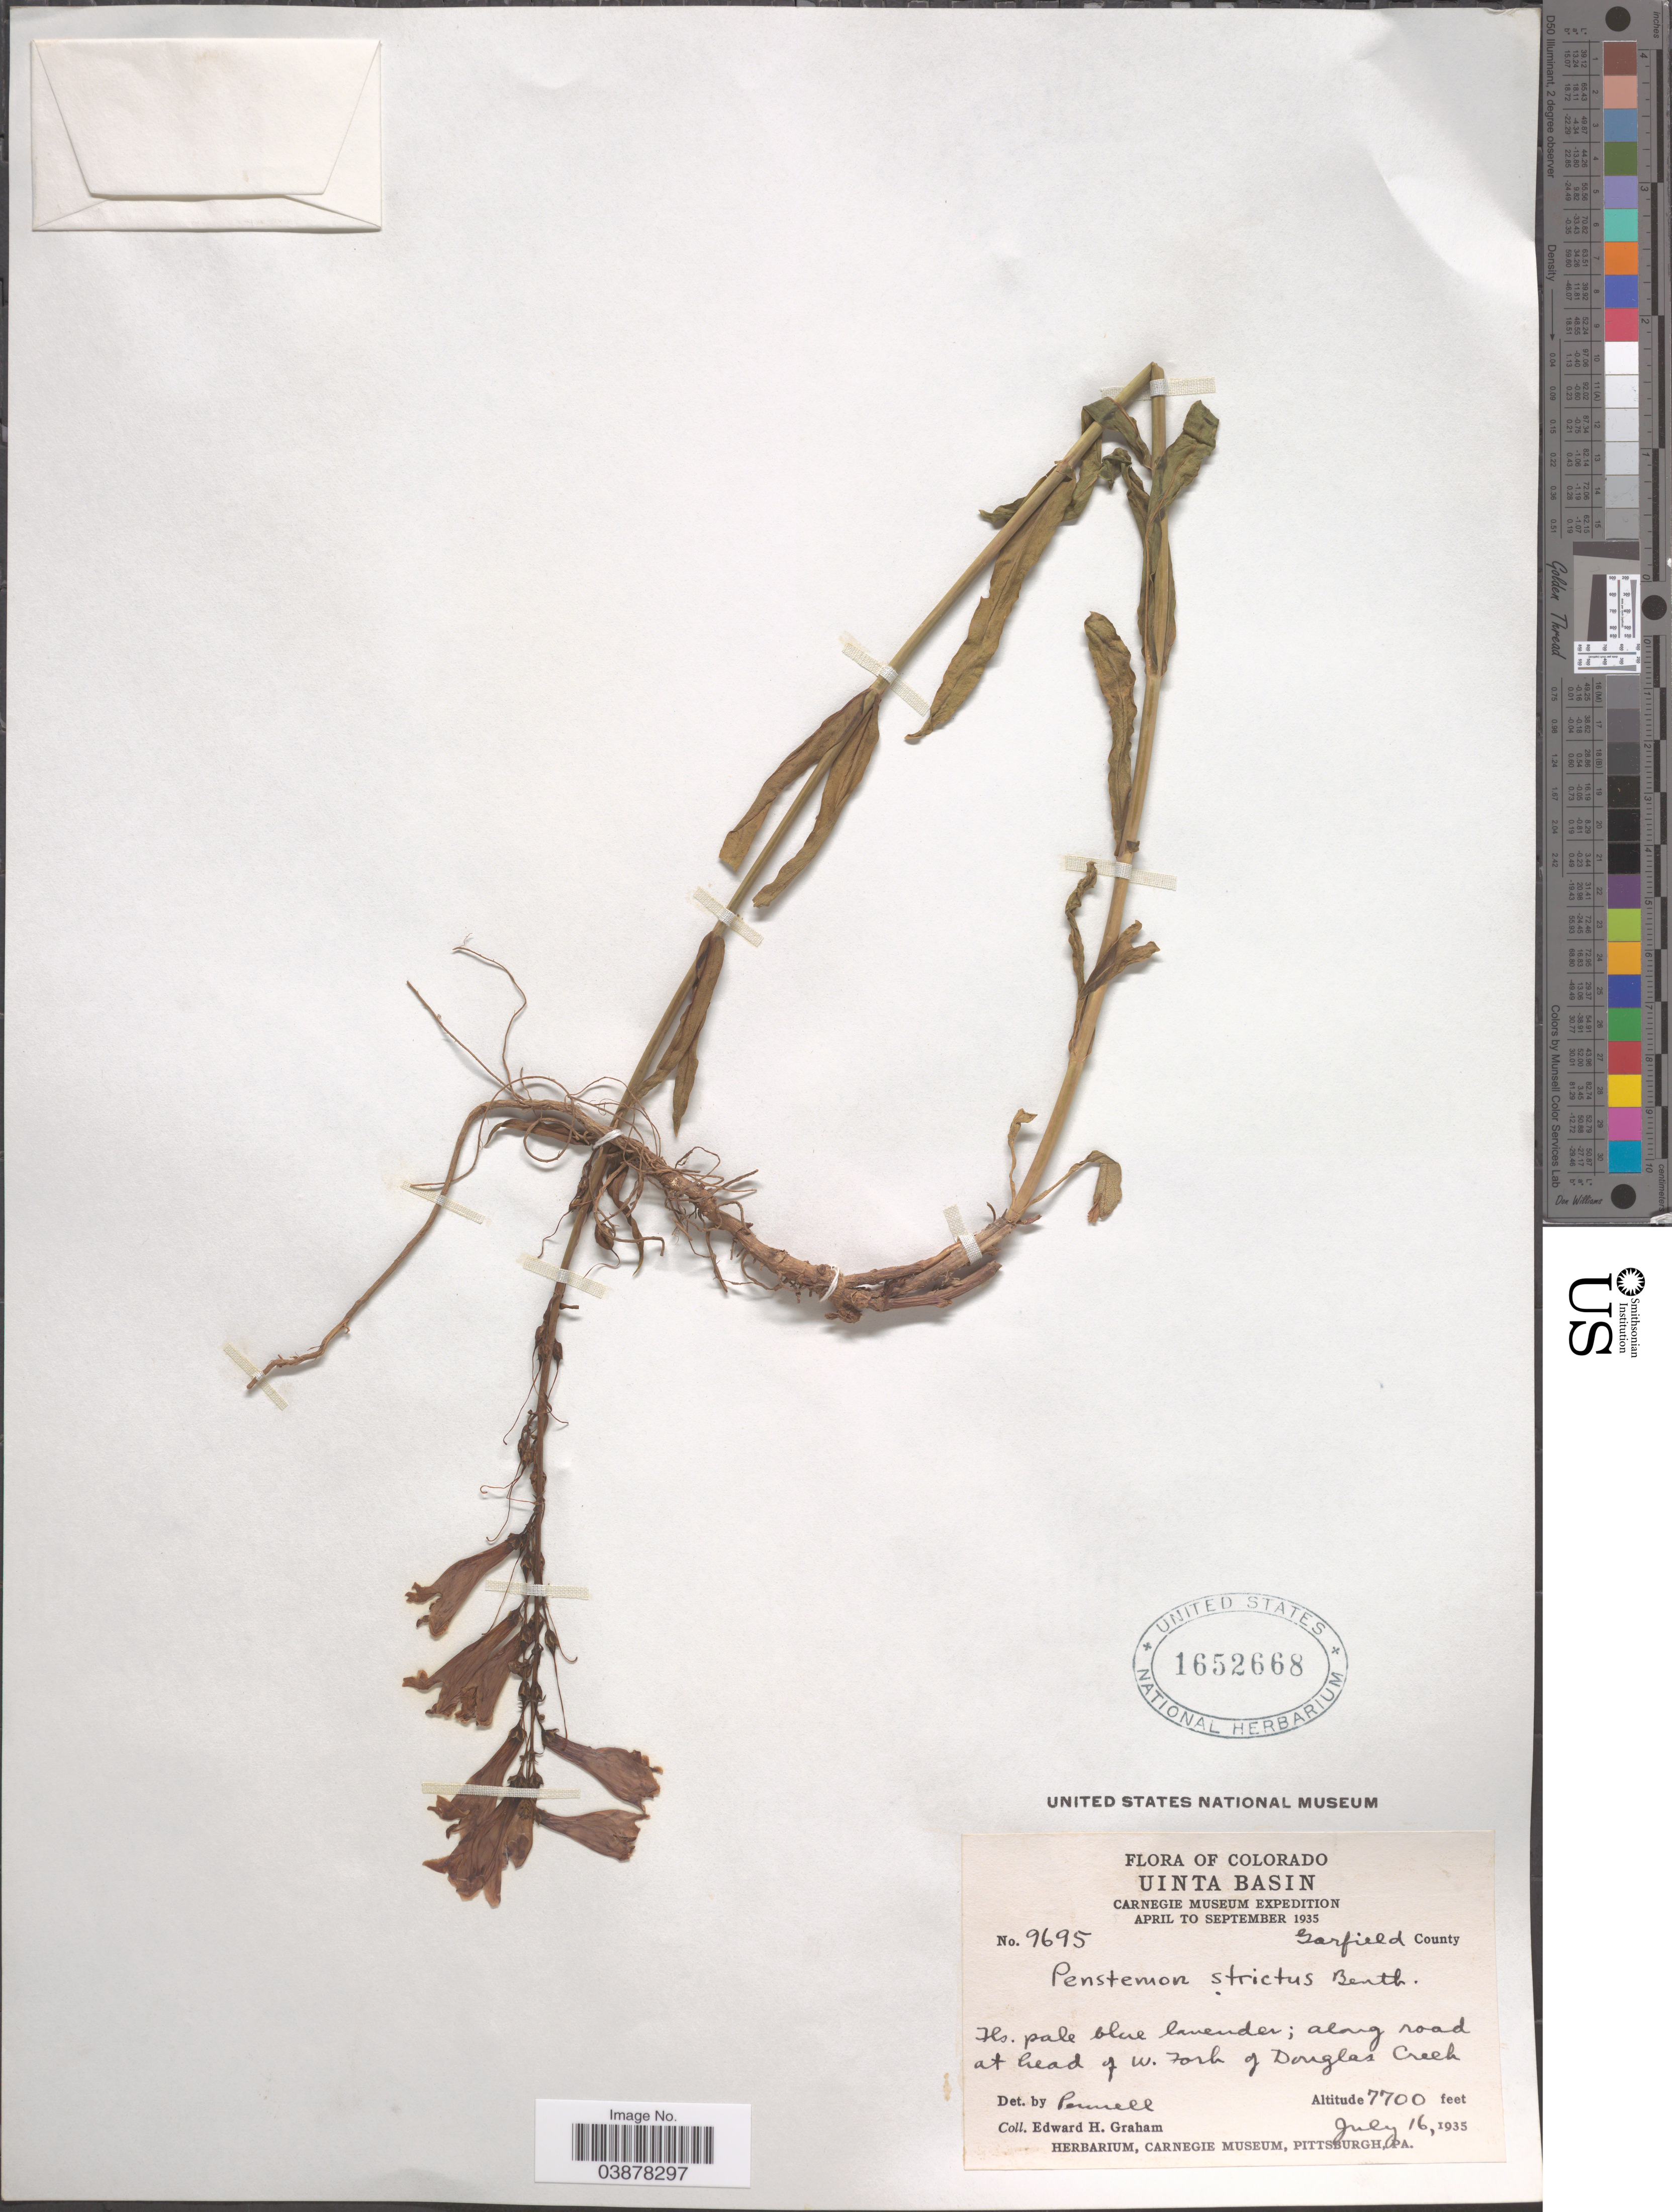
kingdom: Plantae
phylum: Tracheophyta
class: Magnoliopsida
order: Lamiales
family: Plantaginaceae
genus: Penstemon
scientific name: Penstemon strictus subsp. strictus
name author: Benth.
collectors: E. H. Graham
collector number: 9695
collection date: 1935-07-16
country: United States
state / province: Colorado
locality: Uinta Basin. Garfield County. Along road at head of W. Fork of Douglas Creek.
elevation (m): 2347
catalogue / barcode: US 1652668